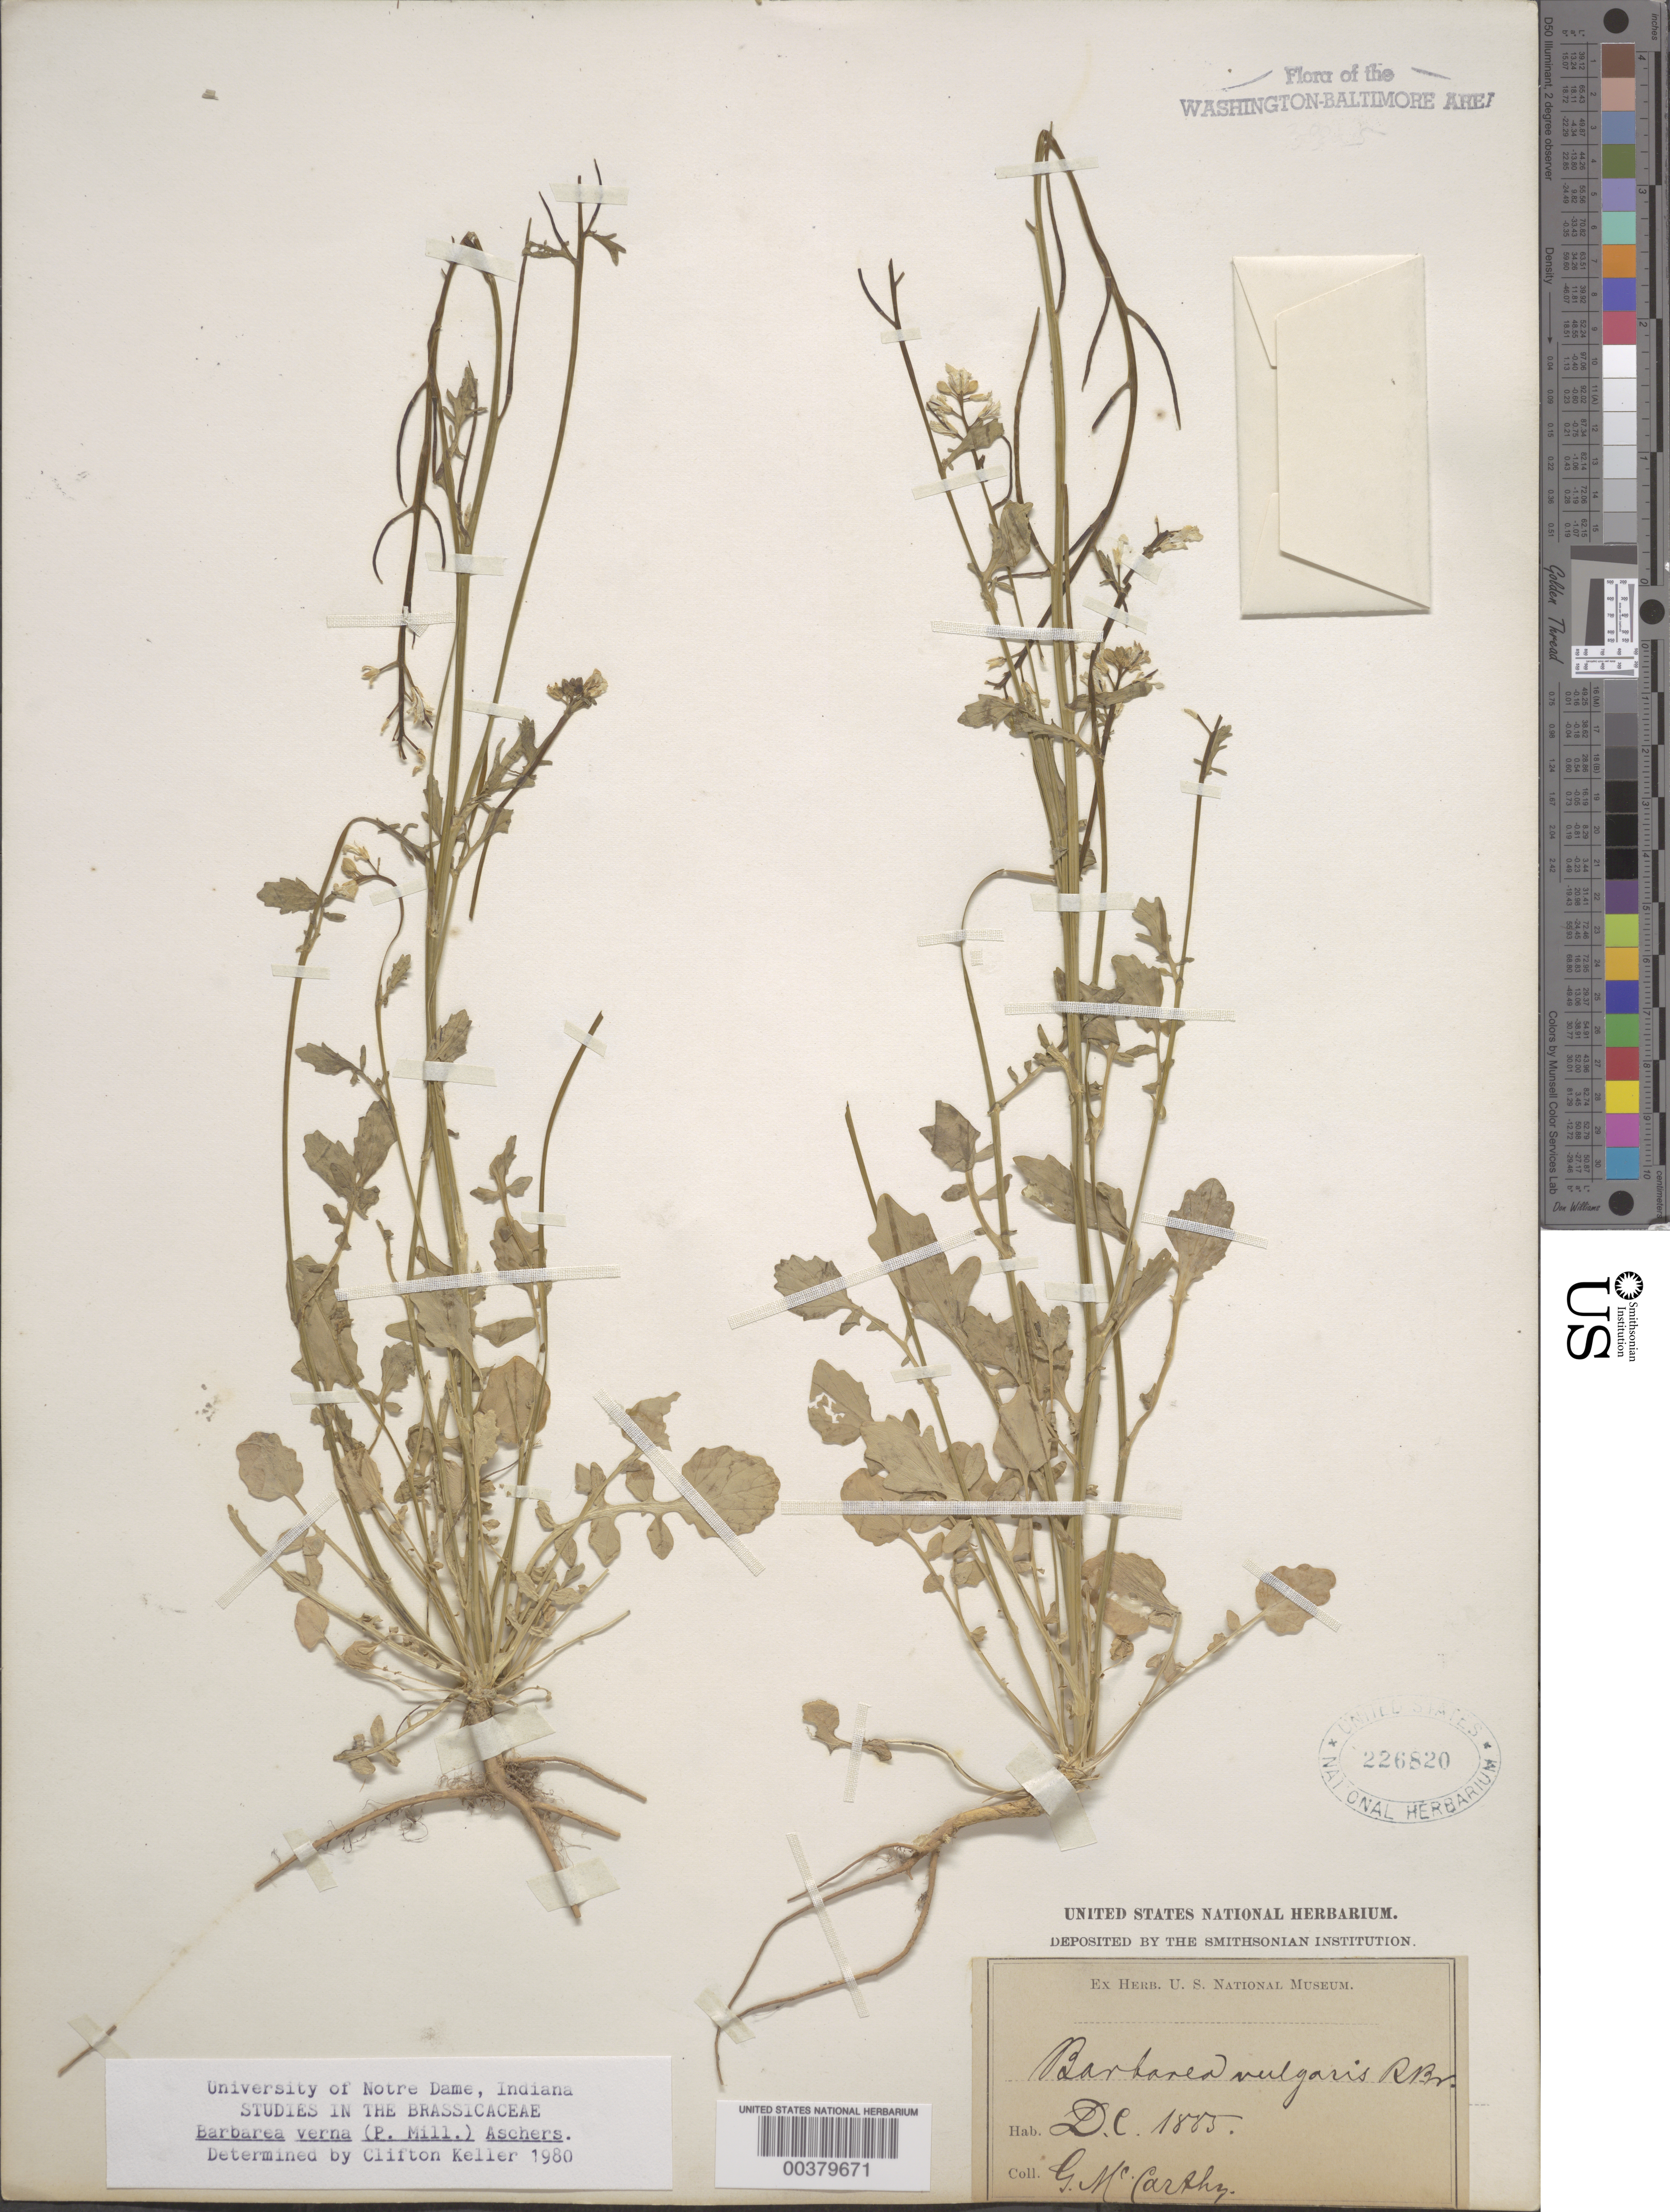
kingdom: Plantae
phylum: Tracheophyta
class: Magnoliopsida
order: Brassicales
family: Brassicaceae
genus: Barbarea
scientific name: Barbarea verna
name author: (Mill.) Asch.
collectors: G. McCarthy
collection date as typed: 1885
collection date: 1885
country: United States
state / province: District of Columbia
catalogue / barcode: US 226820